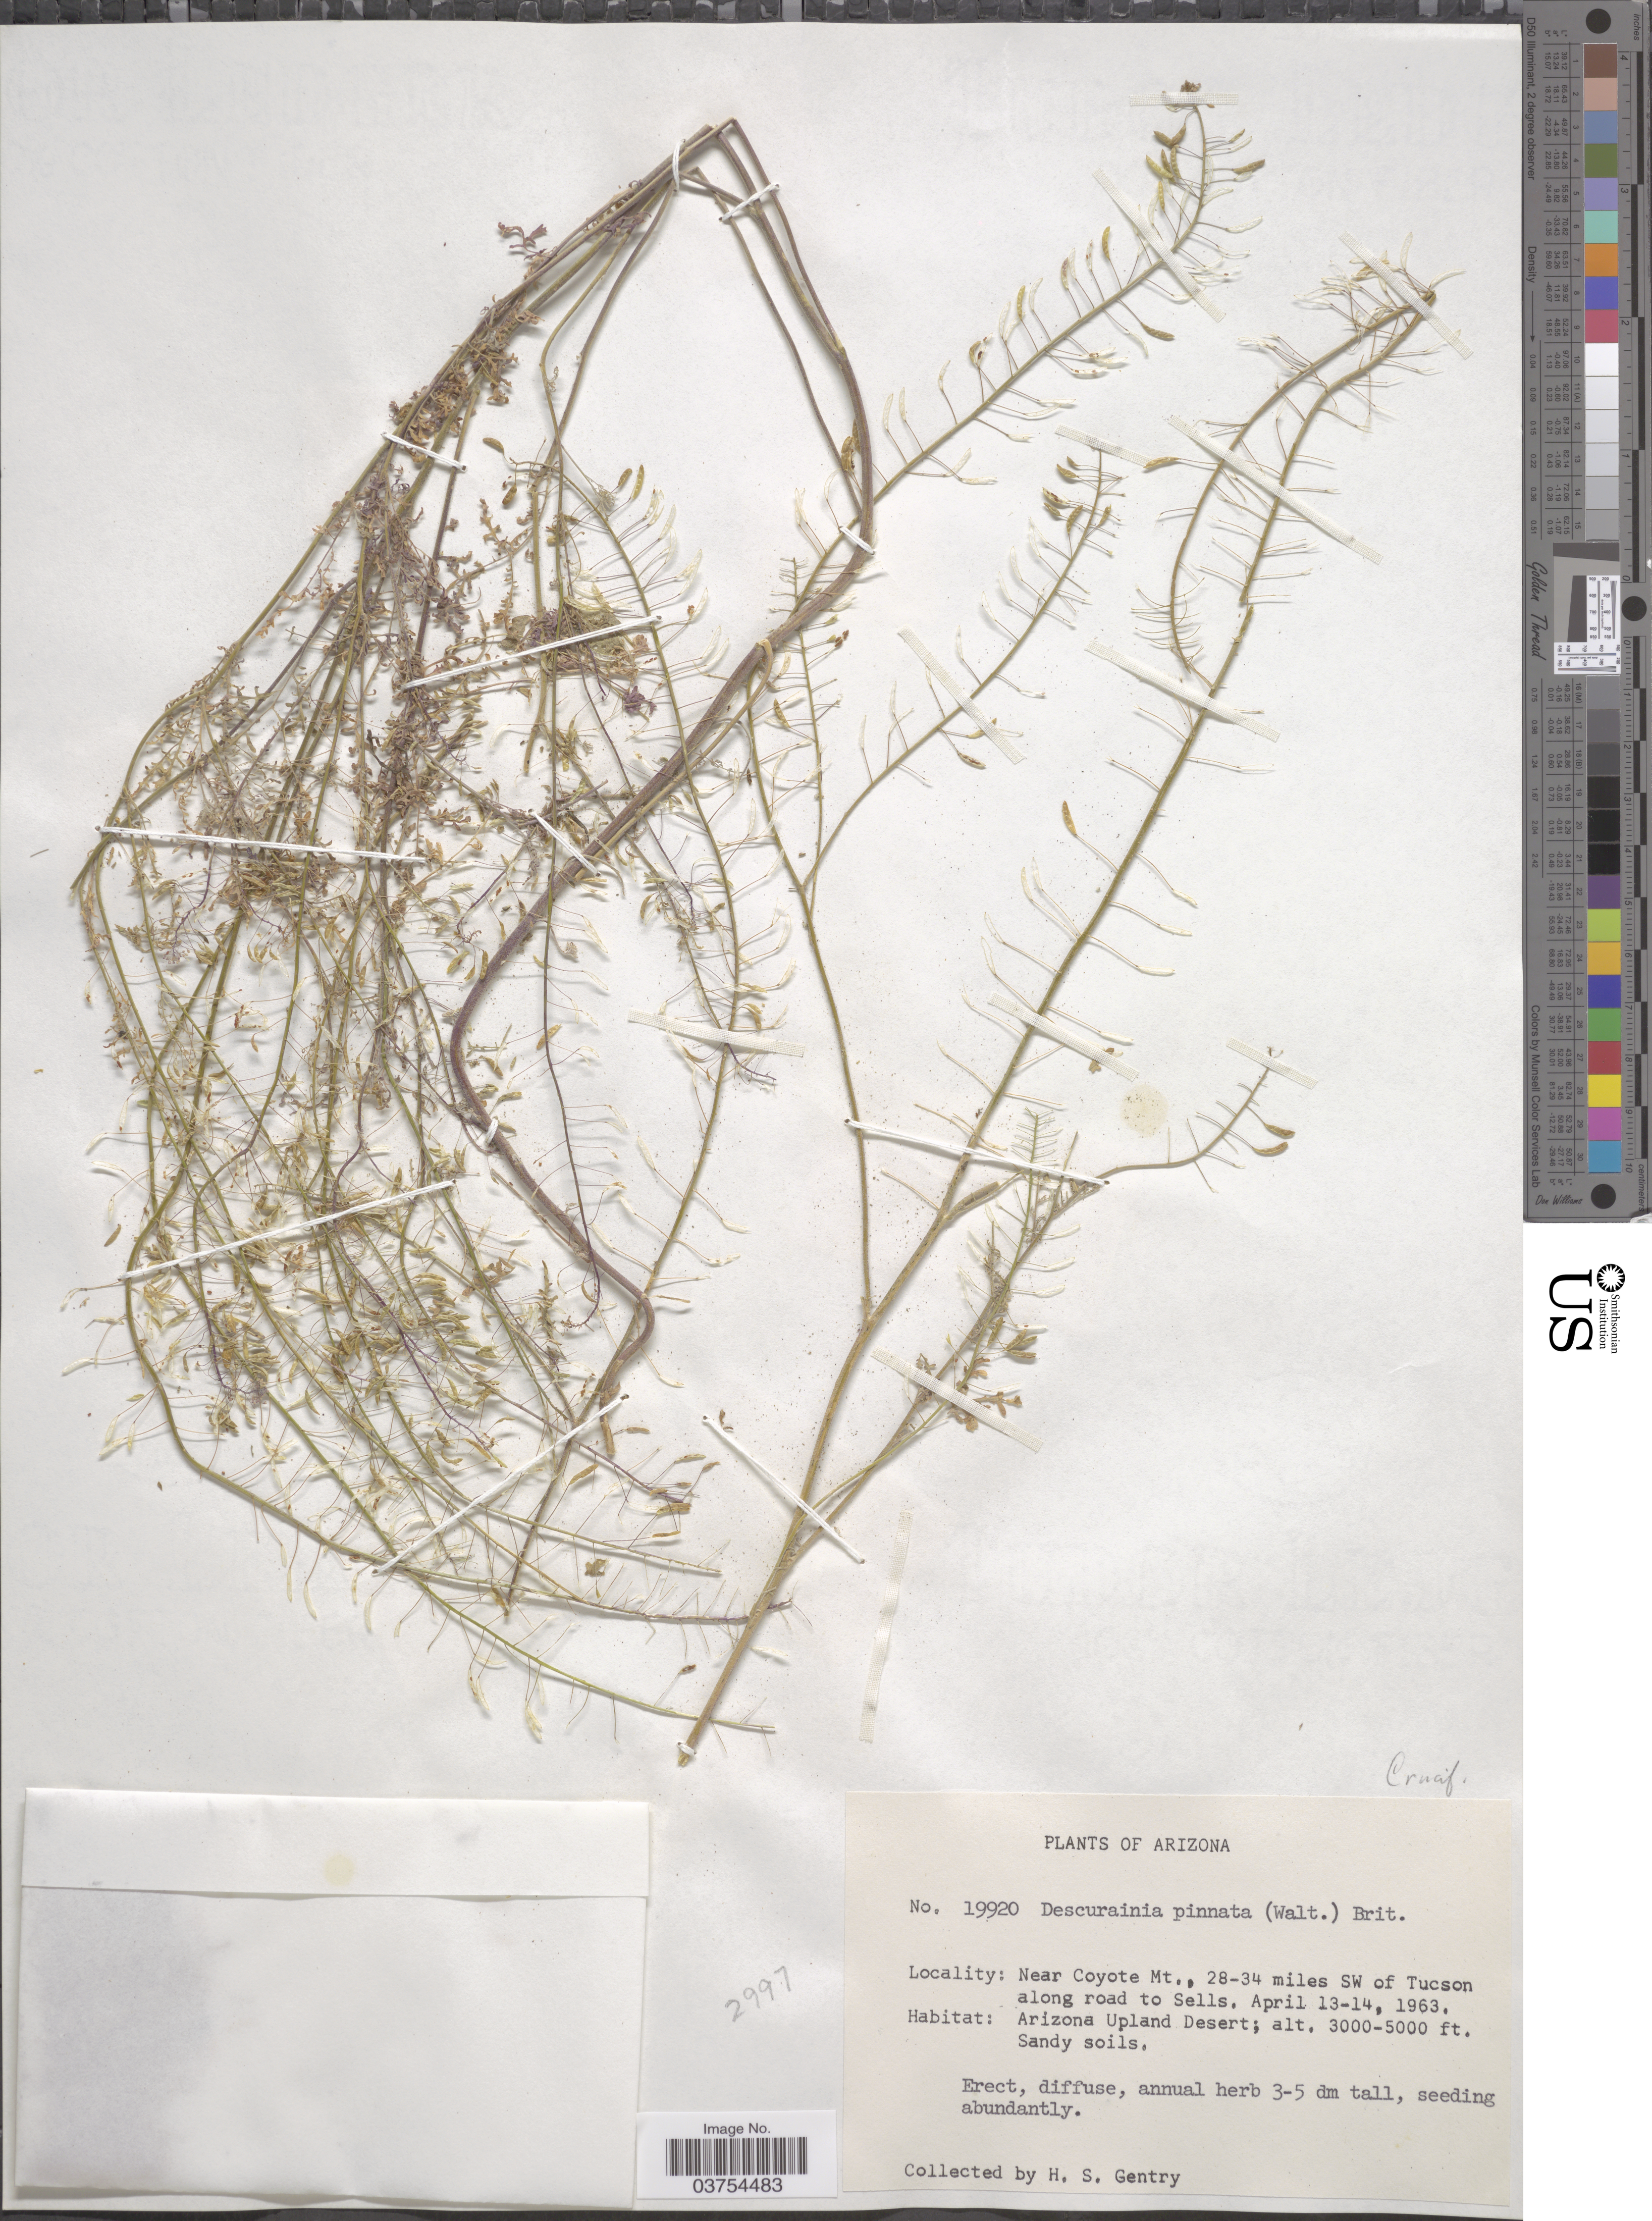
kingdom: Plantae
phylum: Tracheophyta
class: Magnoliopsida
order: Brassicales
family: Brassicaceae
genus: Descurainia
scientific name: Descurainia pinnata subsp. typica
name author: (C.A. Mey.) Detling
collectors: H. S. Gentry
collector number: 19920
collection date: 1963-04-13/1963-04-14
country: United States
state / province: Arizona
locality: Near Coyote Mt., 28-34 miles SW of Tucson along road to Sells. Arizona Upland Desert.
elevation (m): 914